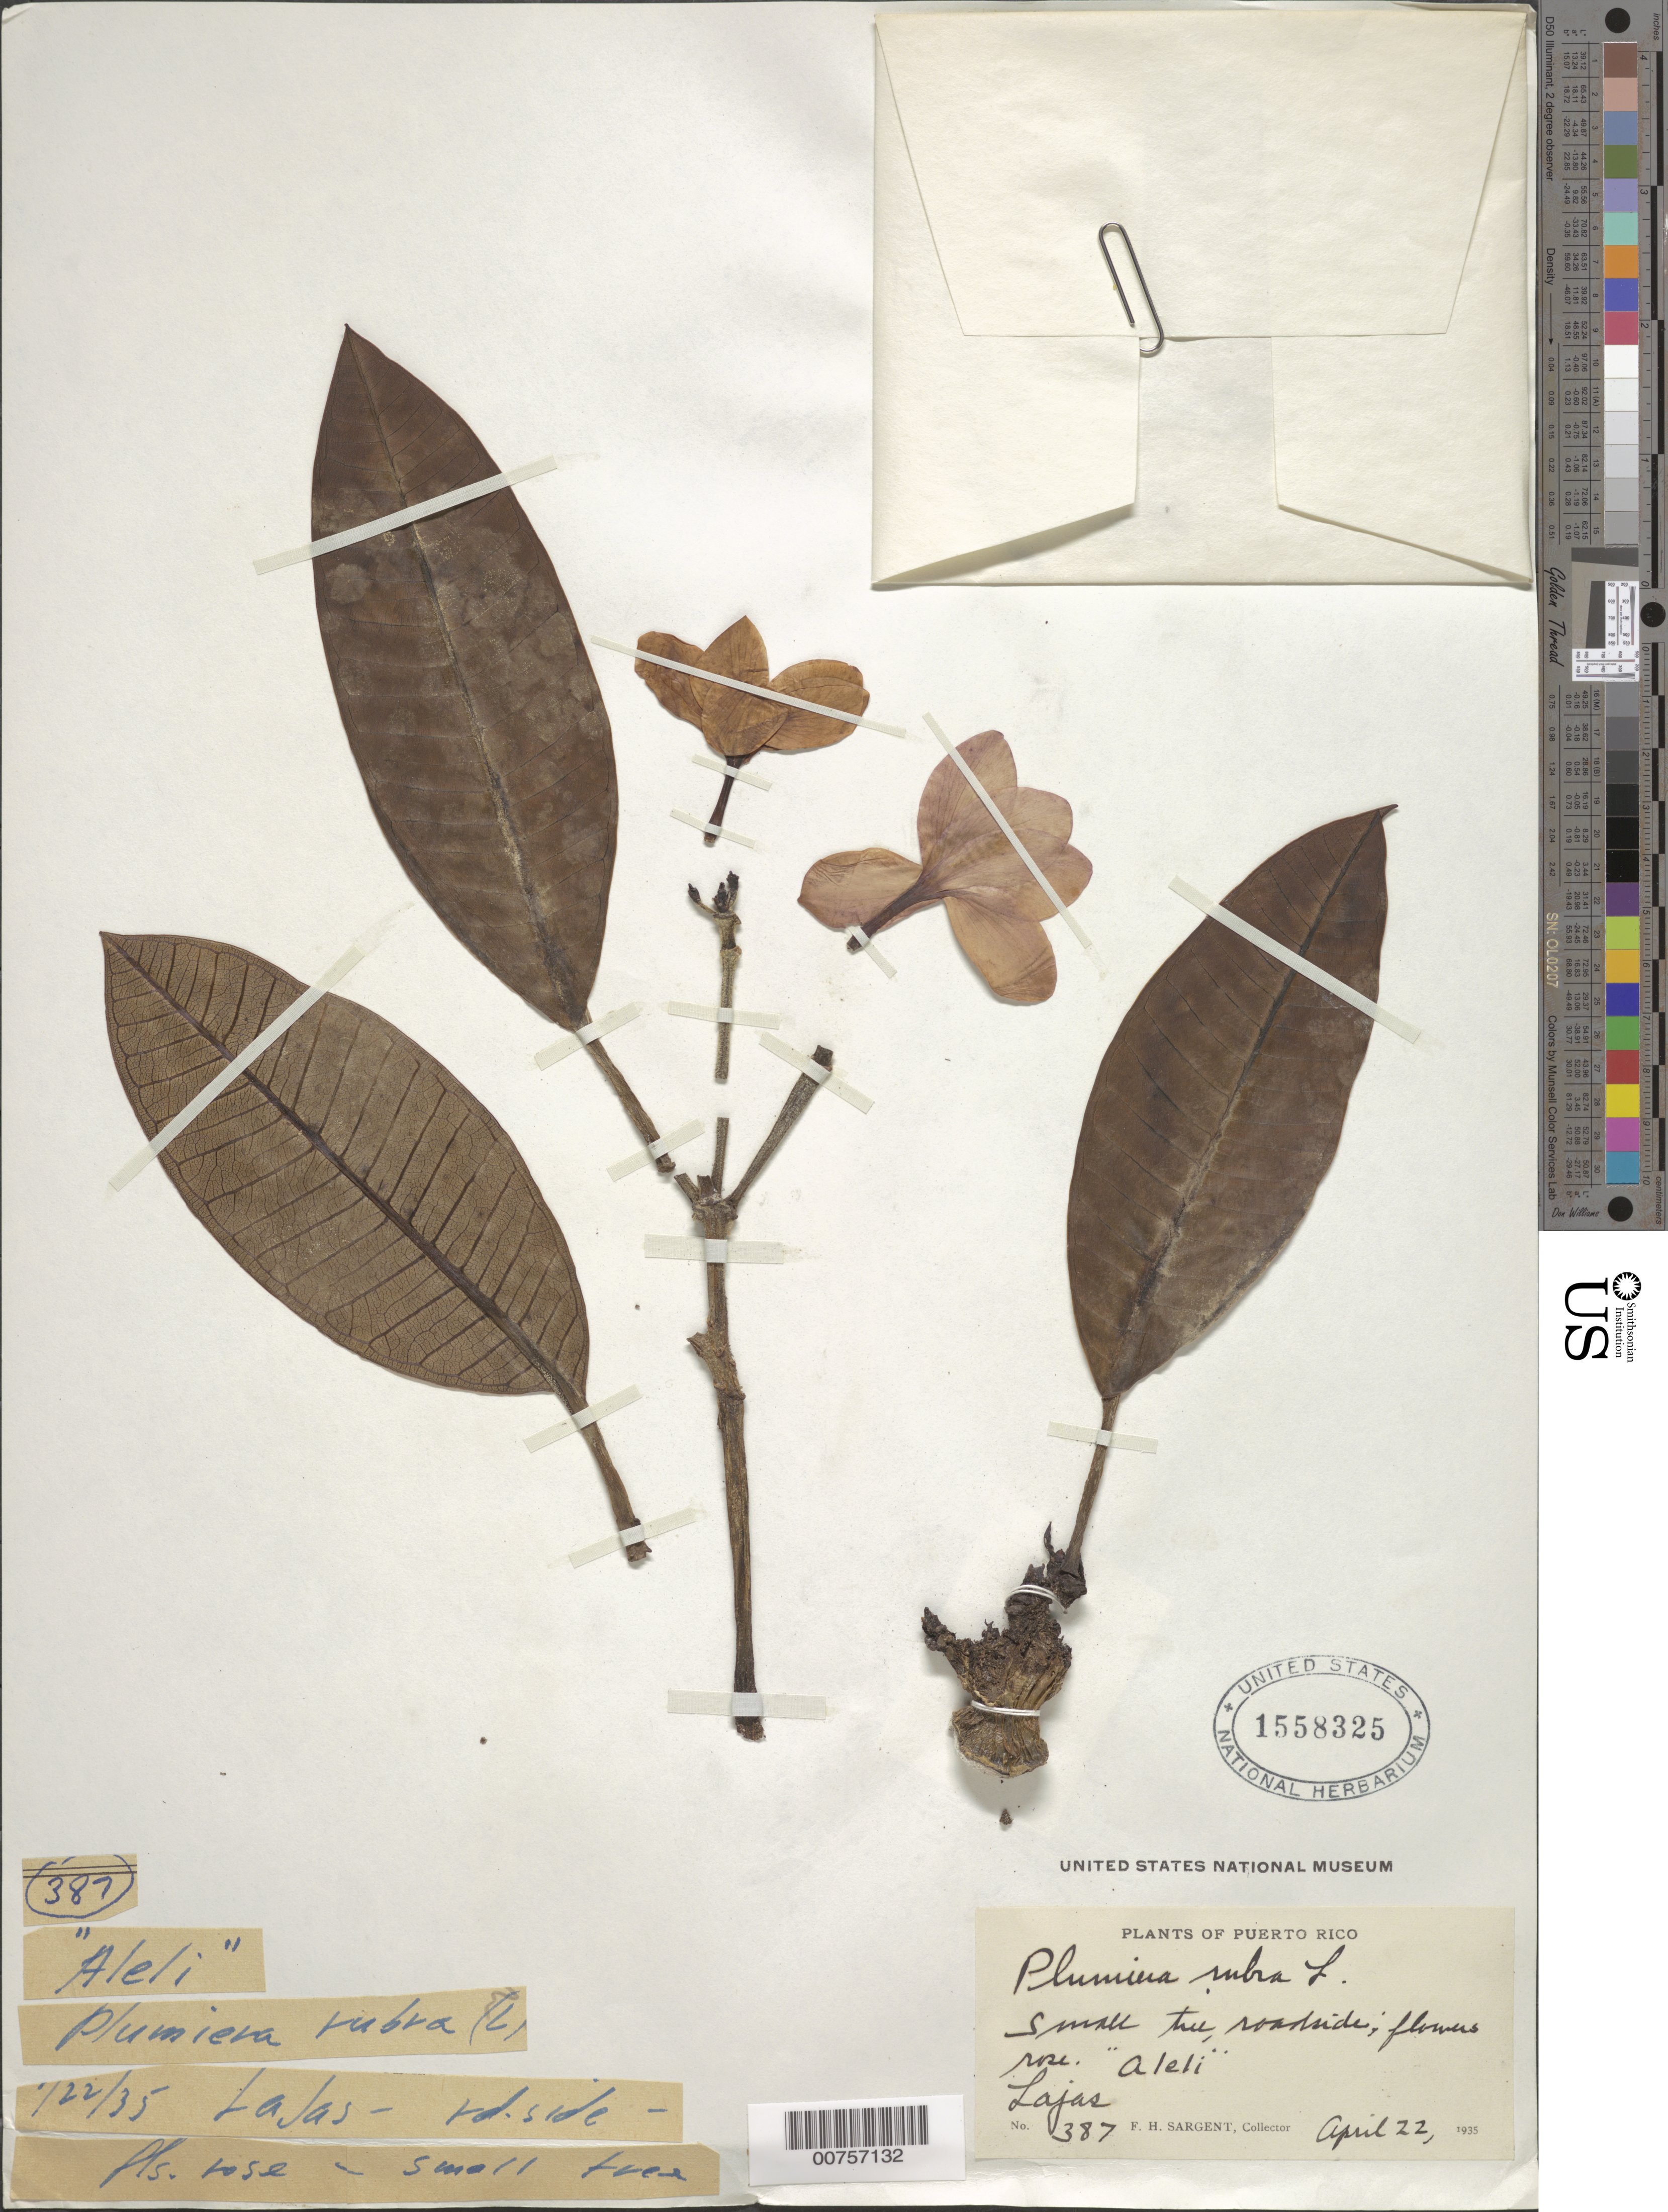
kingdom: Plantae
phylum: Tracheophyta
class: Magnoliopsida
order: Gentianales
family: Apocynaceae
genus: Plumeria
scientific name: Plumeria rubra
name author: L.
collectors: F. H. Sargent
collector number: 387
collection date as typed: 22 Apr 1935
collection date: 1935-04-22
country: Puerto Rico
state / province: Lajas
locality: Lajas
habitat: Roadside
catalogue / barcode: US 1558325